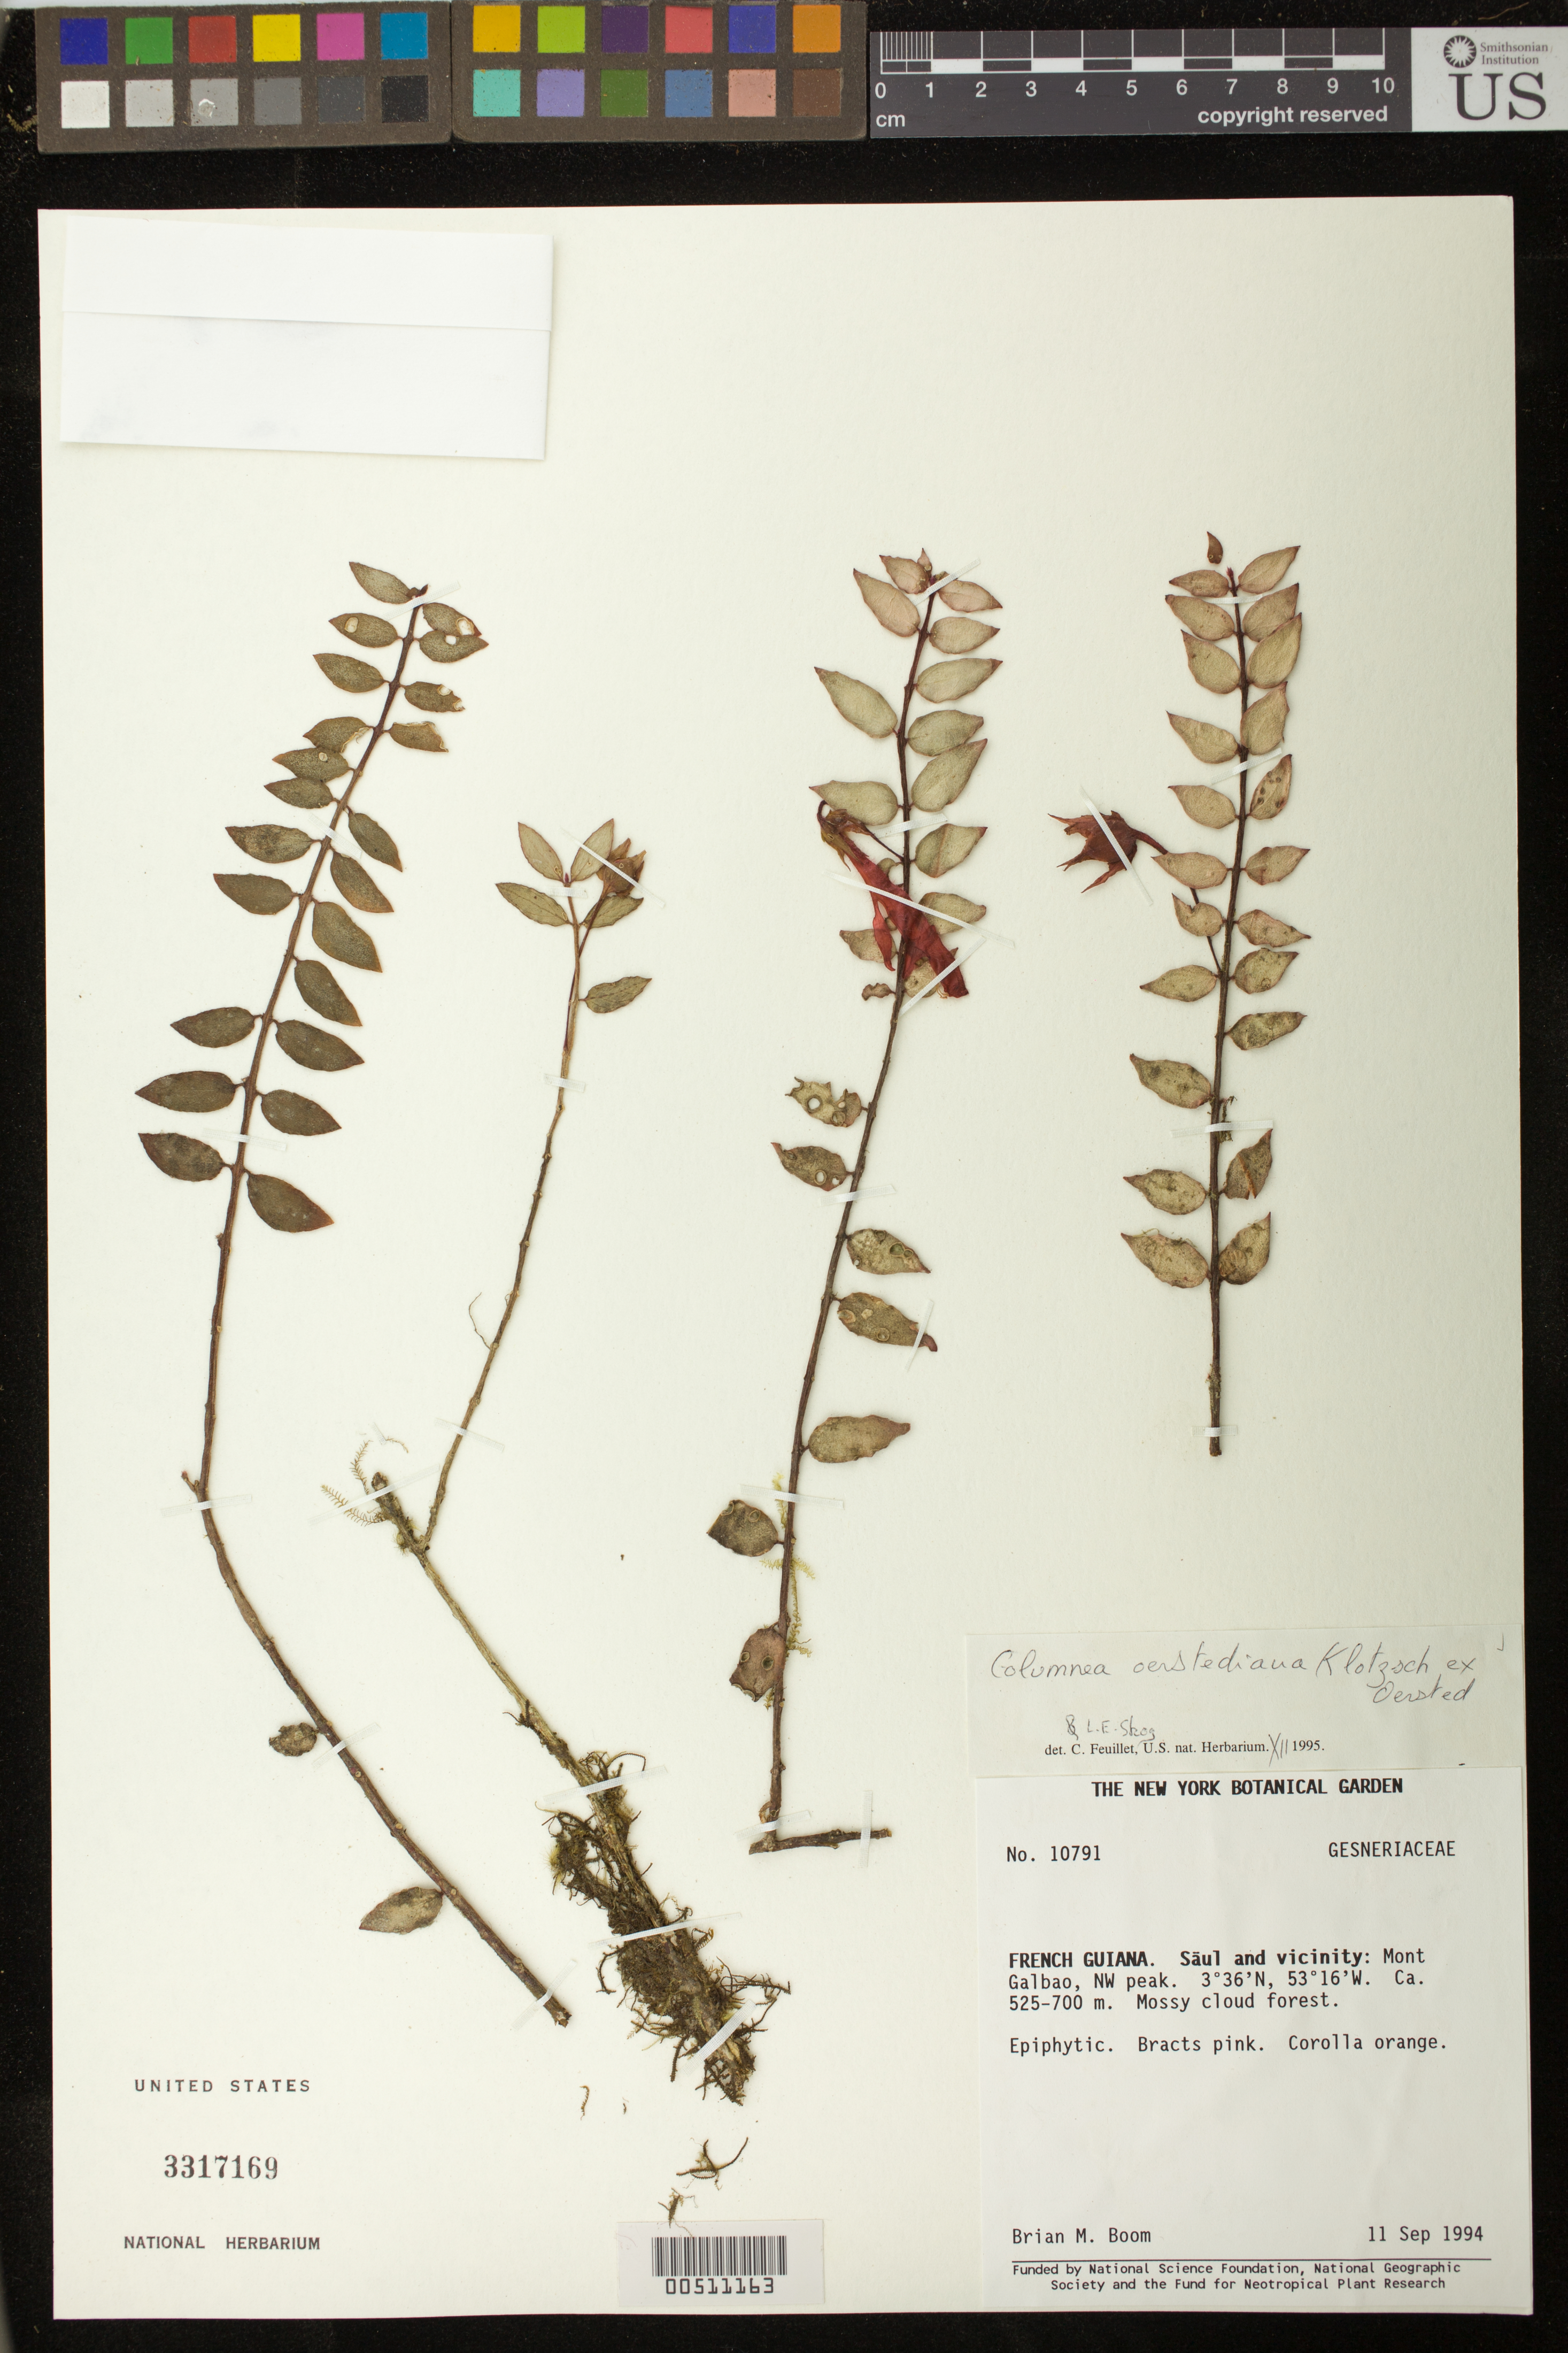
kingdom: Plantae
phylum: Tracheophyta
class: Magnoliopsida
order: Lamiales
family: Gesneriaceae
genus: Columnea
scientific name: Columnea oerstediana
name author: Klotzsch ex Oerst.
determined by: Skog, Laurence E.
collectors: B. M. Boom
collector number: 10791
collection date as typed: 11 Sep 1994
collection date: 1994-09-11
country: French Guiana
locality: Saül and vicinity: Mont Galbao, NW peak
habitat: Mossy cloud forest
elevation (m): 525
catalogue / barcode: US 3317169